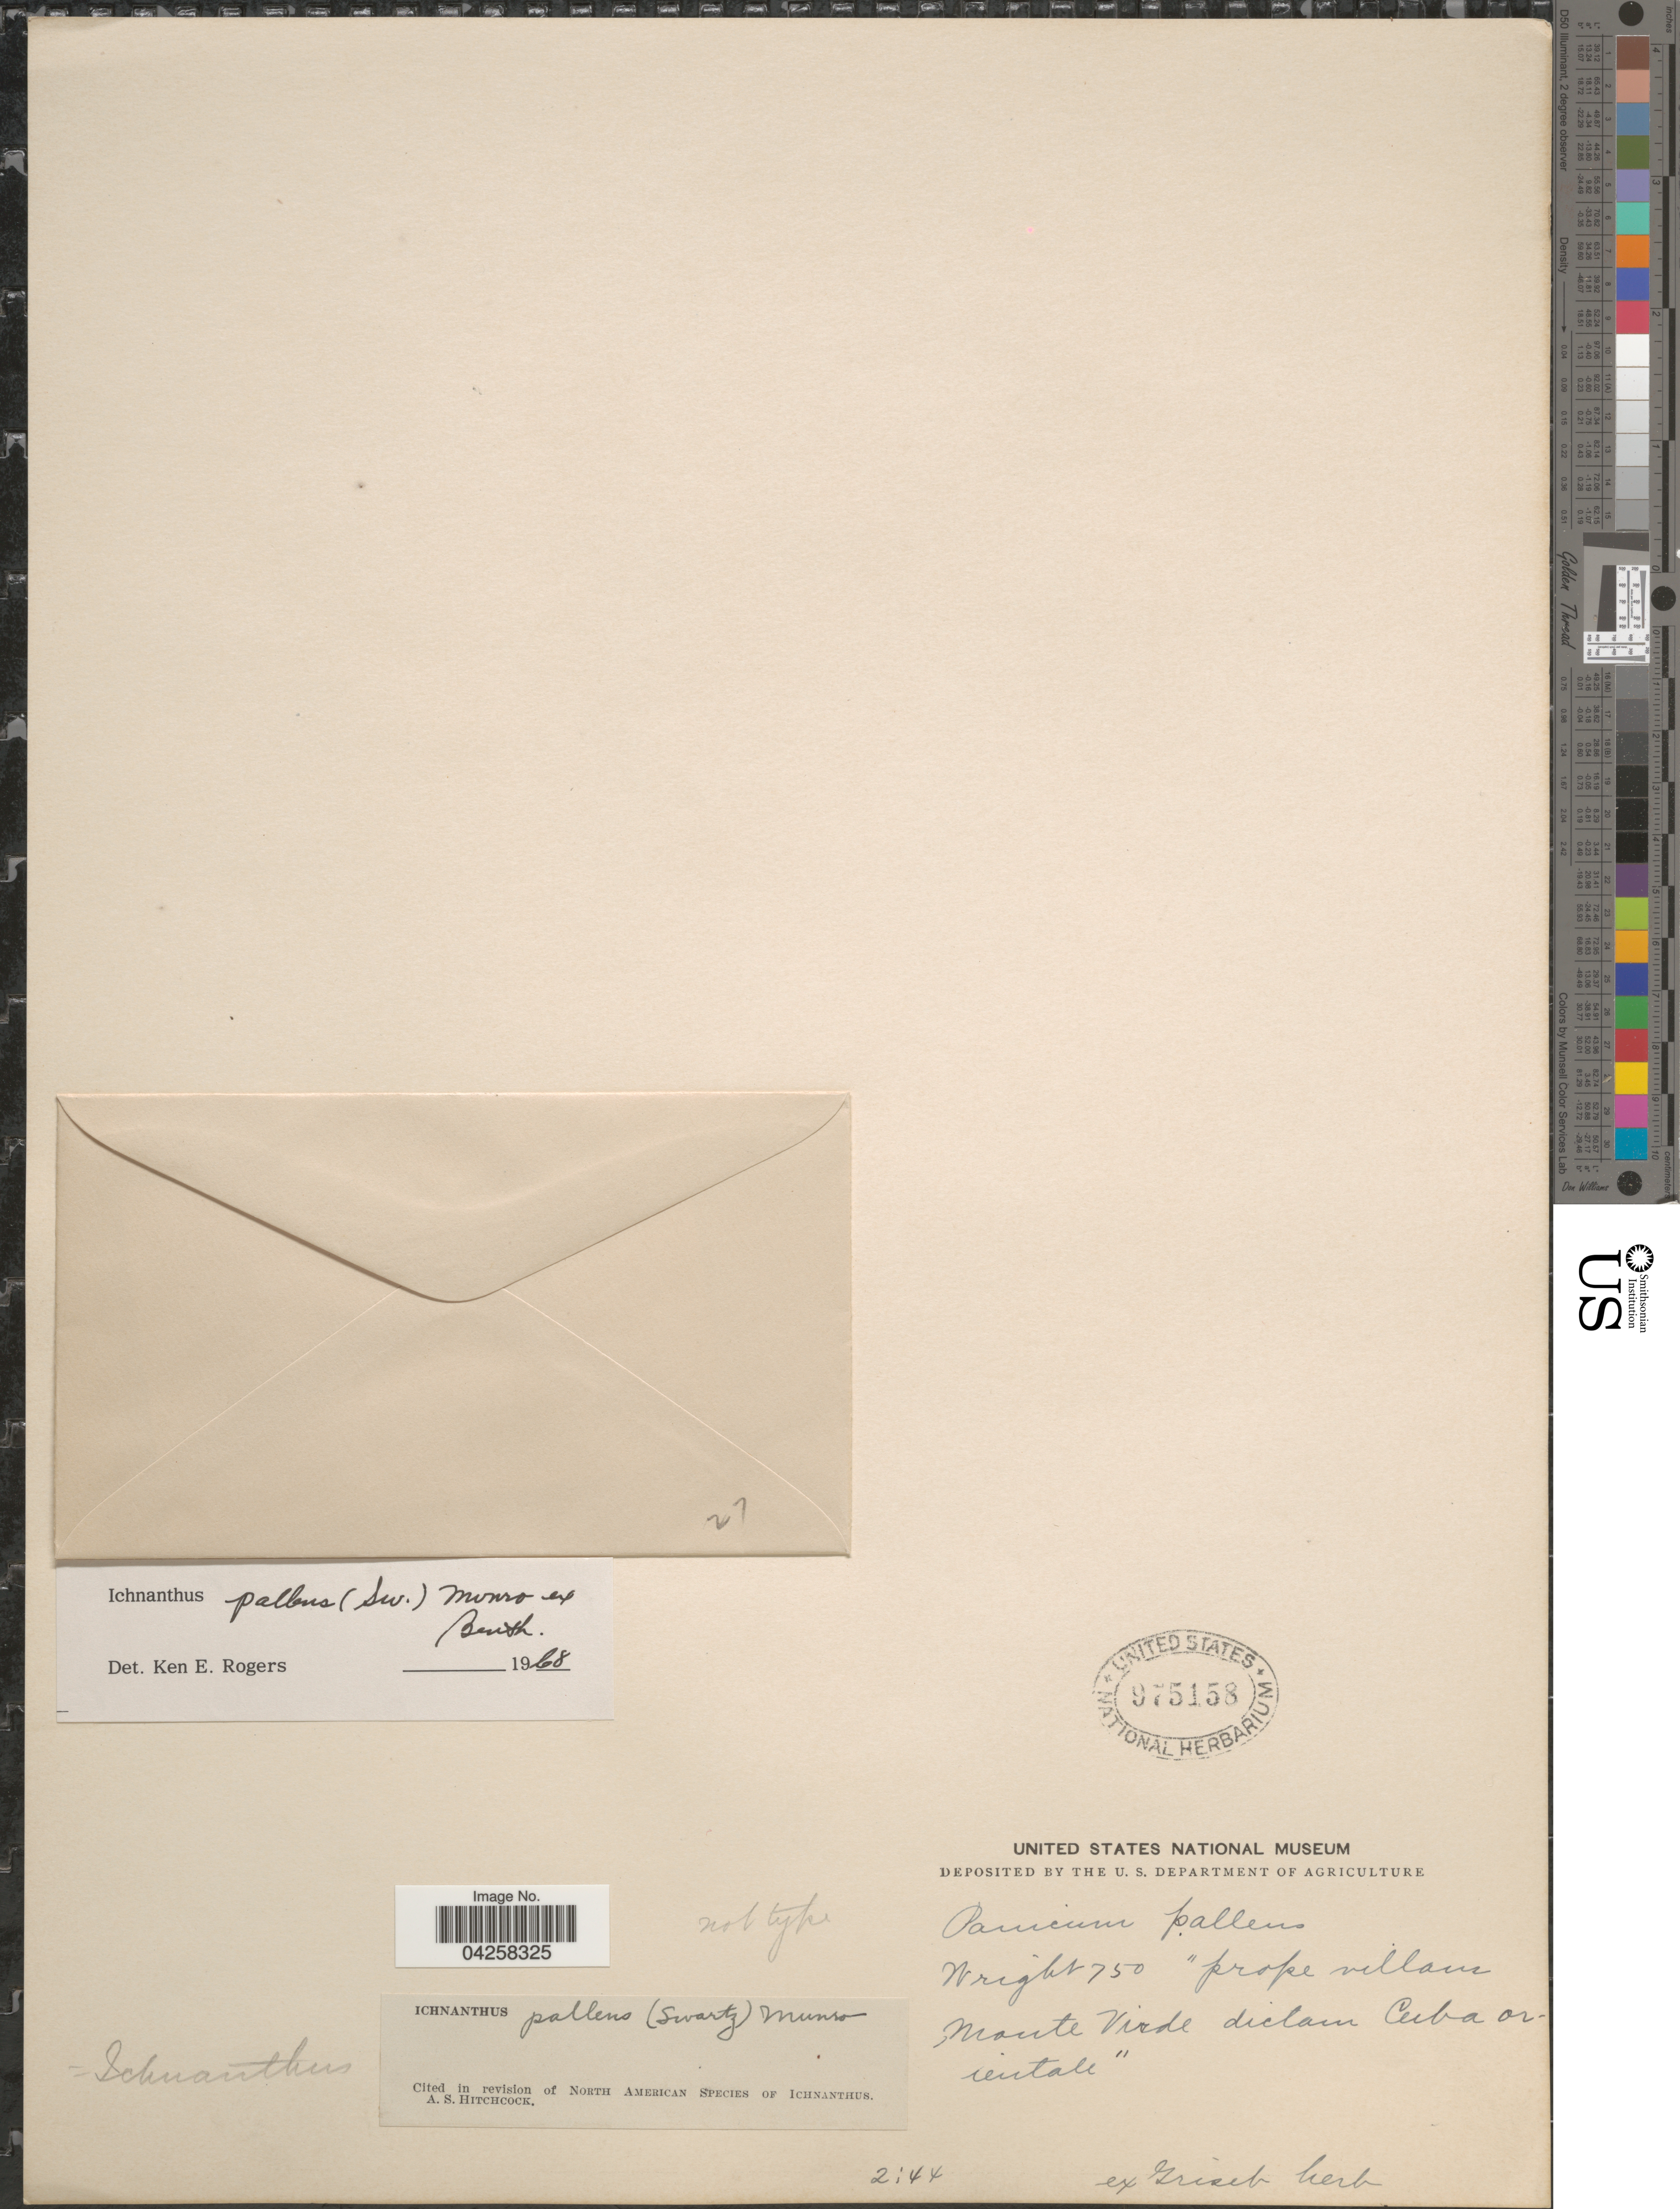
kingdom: Plantae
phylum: Tracheophyta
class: Liliopsida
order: Poales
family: Poaceae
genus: Ichnanthus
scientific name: Ichnanthus pallens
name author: (Sw.) Munro ex Benth.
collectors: Wright, --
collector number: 750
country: Cuba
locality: prope villam Monte Virde diclam Cuba orientale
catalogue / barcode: US 975158